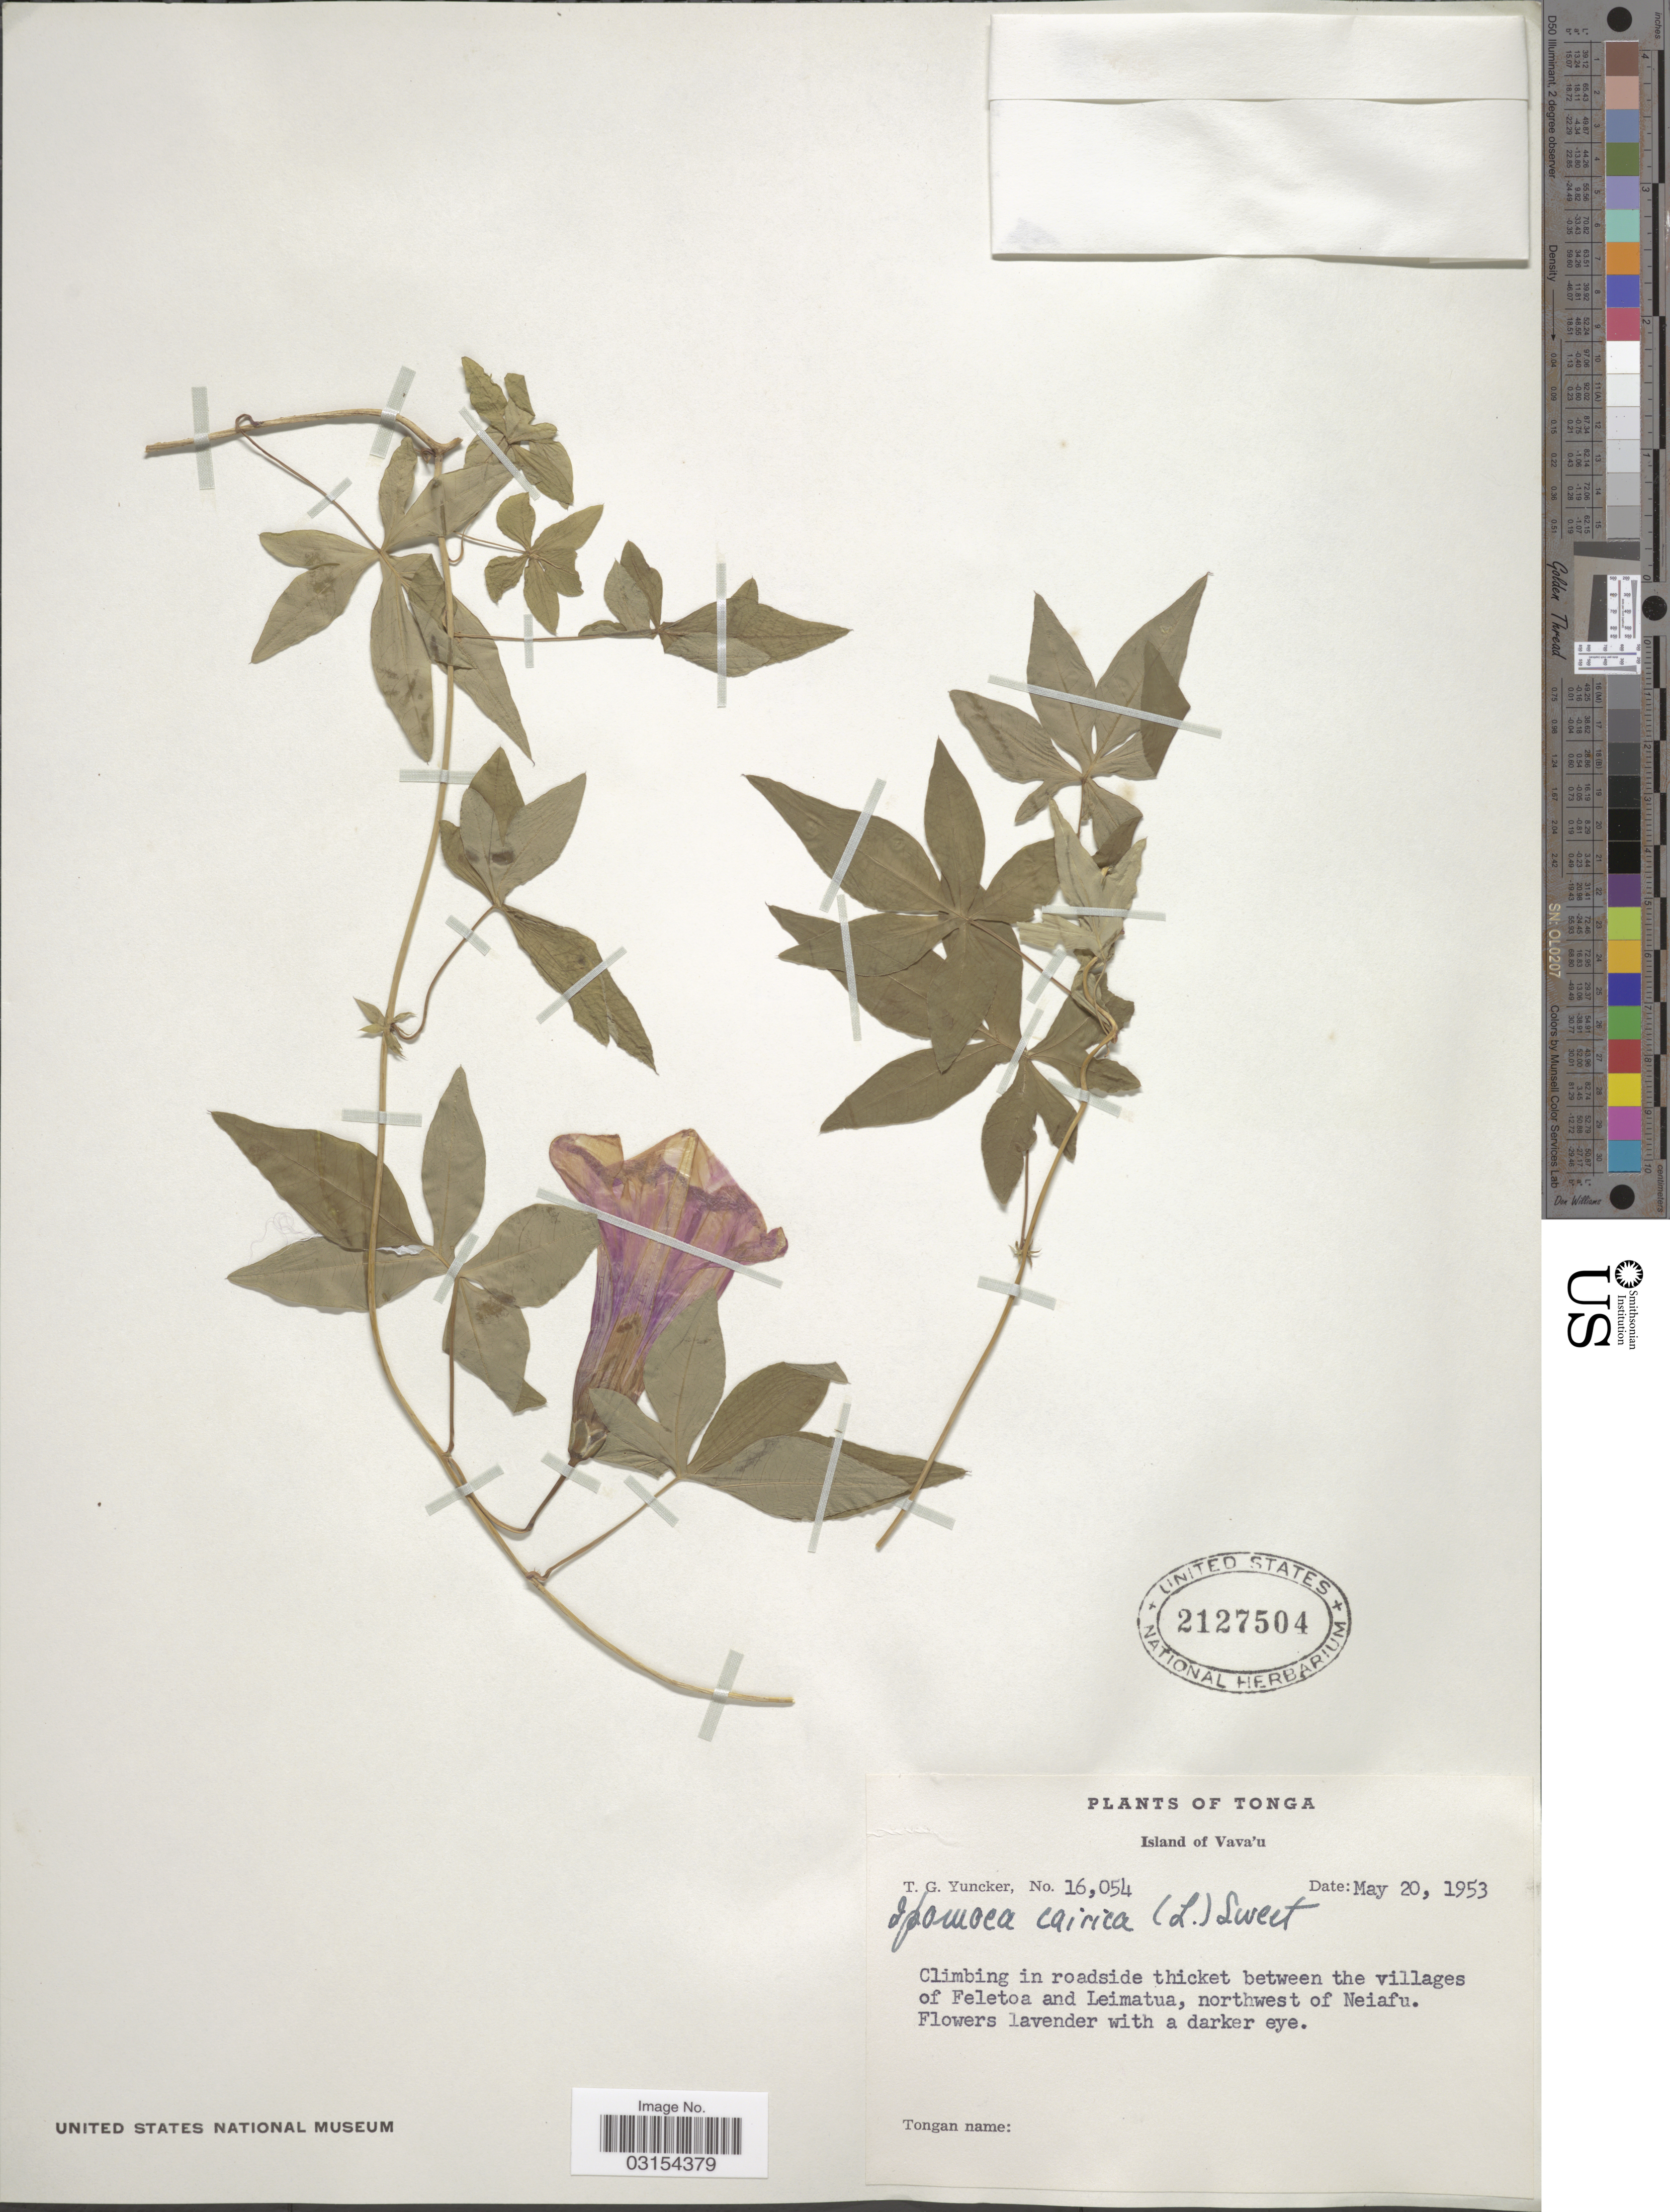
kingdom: Plantae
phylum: Tracheophyta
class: Magnoliopsida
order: Solanales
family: Convolvulaceae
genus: Ipomoea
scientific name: Ipomoea cairica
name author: (L.) Sweet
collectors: T. G. Yuncker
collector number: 16054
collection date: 1953-05-20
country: Tonga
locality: Island of Vava'u. Between the villages of Feletoa and Leimatua, northwest of Neiafu.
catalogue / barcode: US 2127504